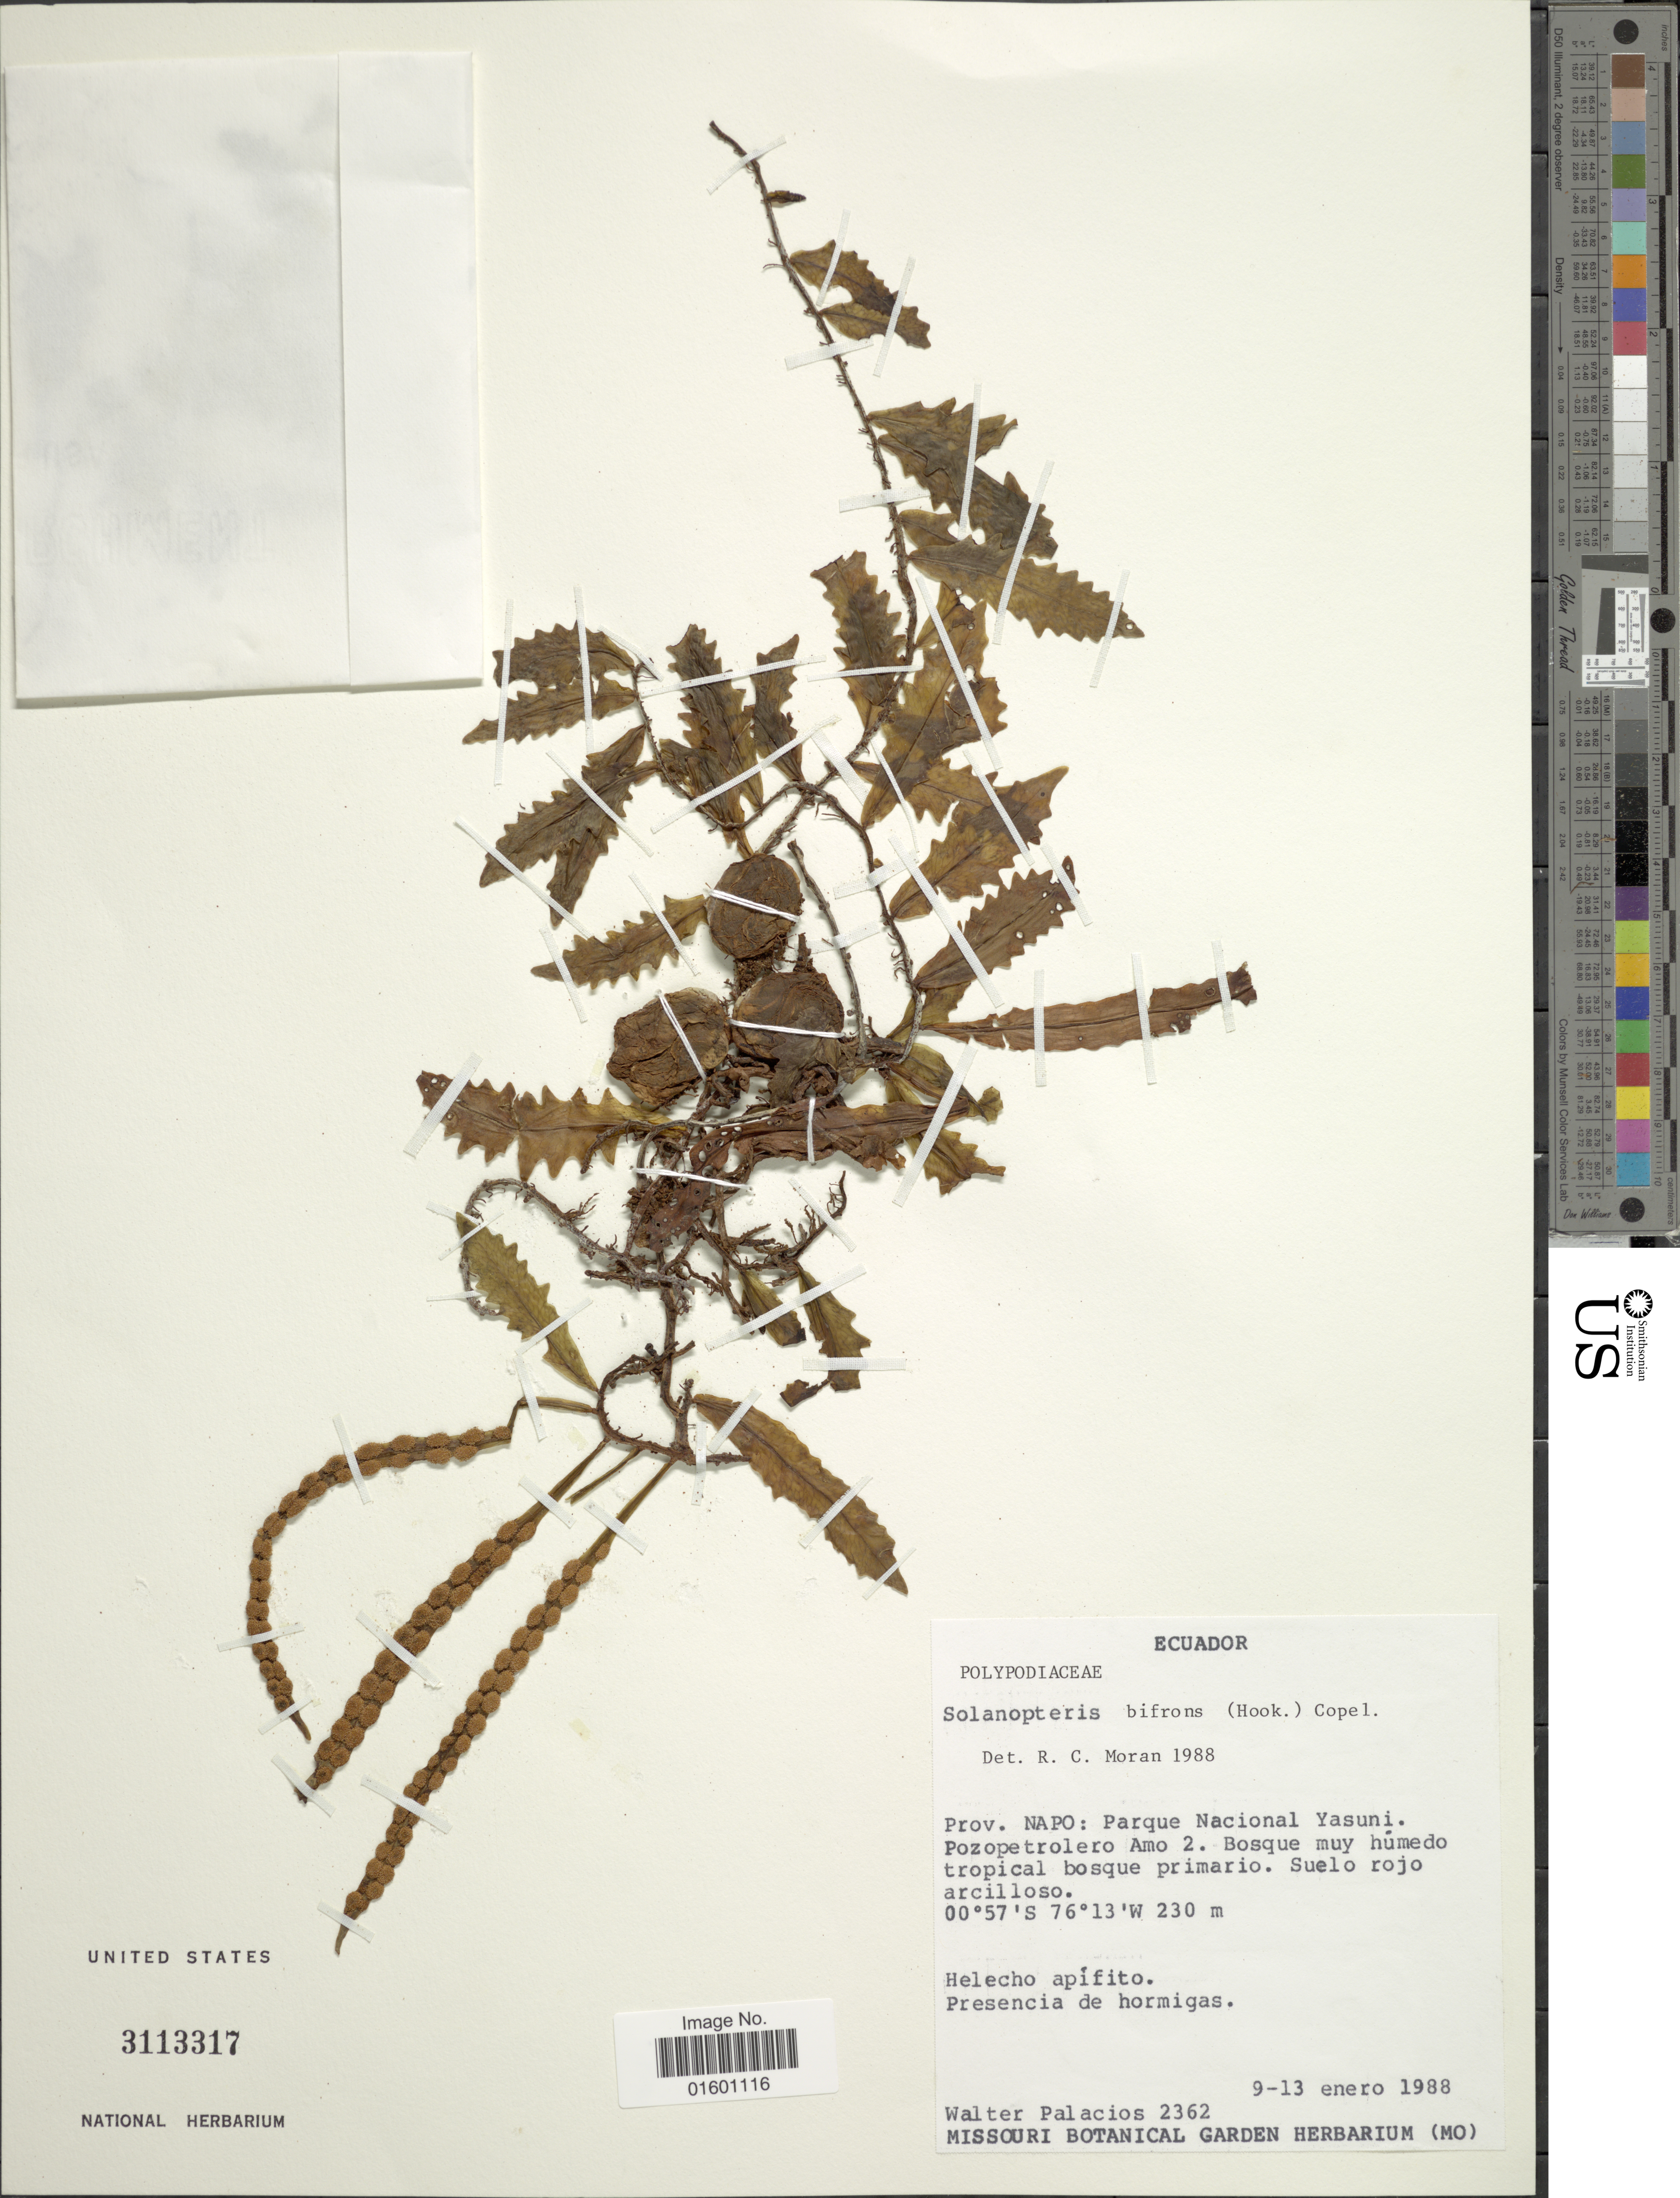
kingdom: Plantae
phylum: Tracheophyta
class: Polypodiopsida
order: Polypodiales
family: Polypodiaceae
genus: Microgramma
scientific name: Microgramma bifrons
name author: (Hook.) Lellinger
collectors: W. Palacios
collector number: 2362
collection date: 1988-01-09/1988-01-13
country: Ecuador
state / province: Napo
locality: Parque Naciona Yasuni. Pozopetrolero Amo. 2. Bosque muy humedo tropical bosque primario. Suelo rojo arcilloso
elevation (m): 230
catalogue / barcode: US 3113317